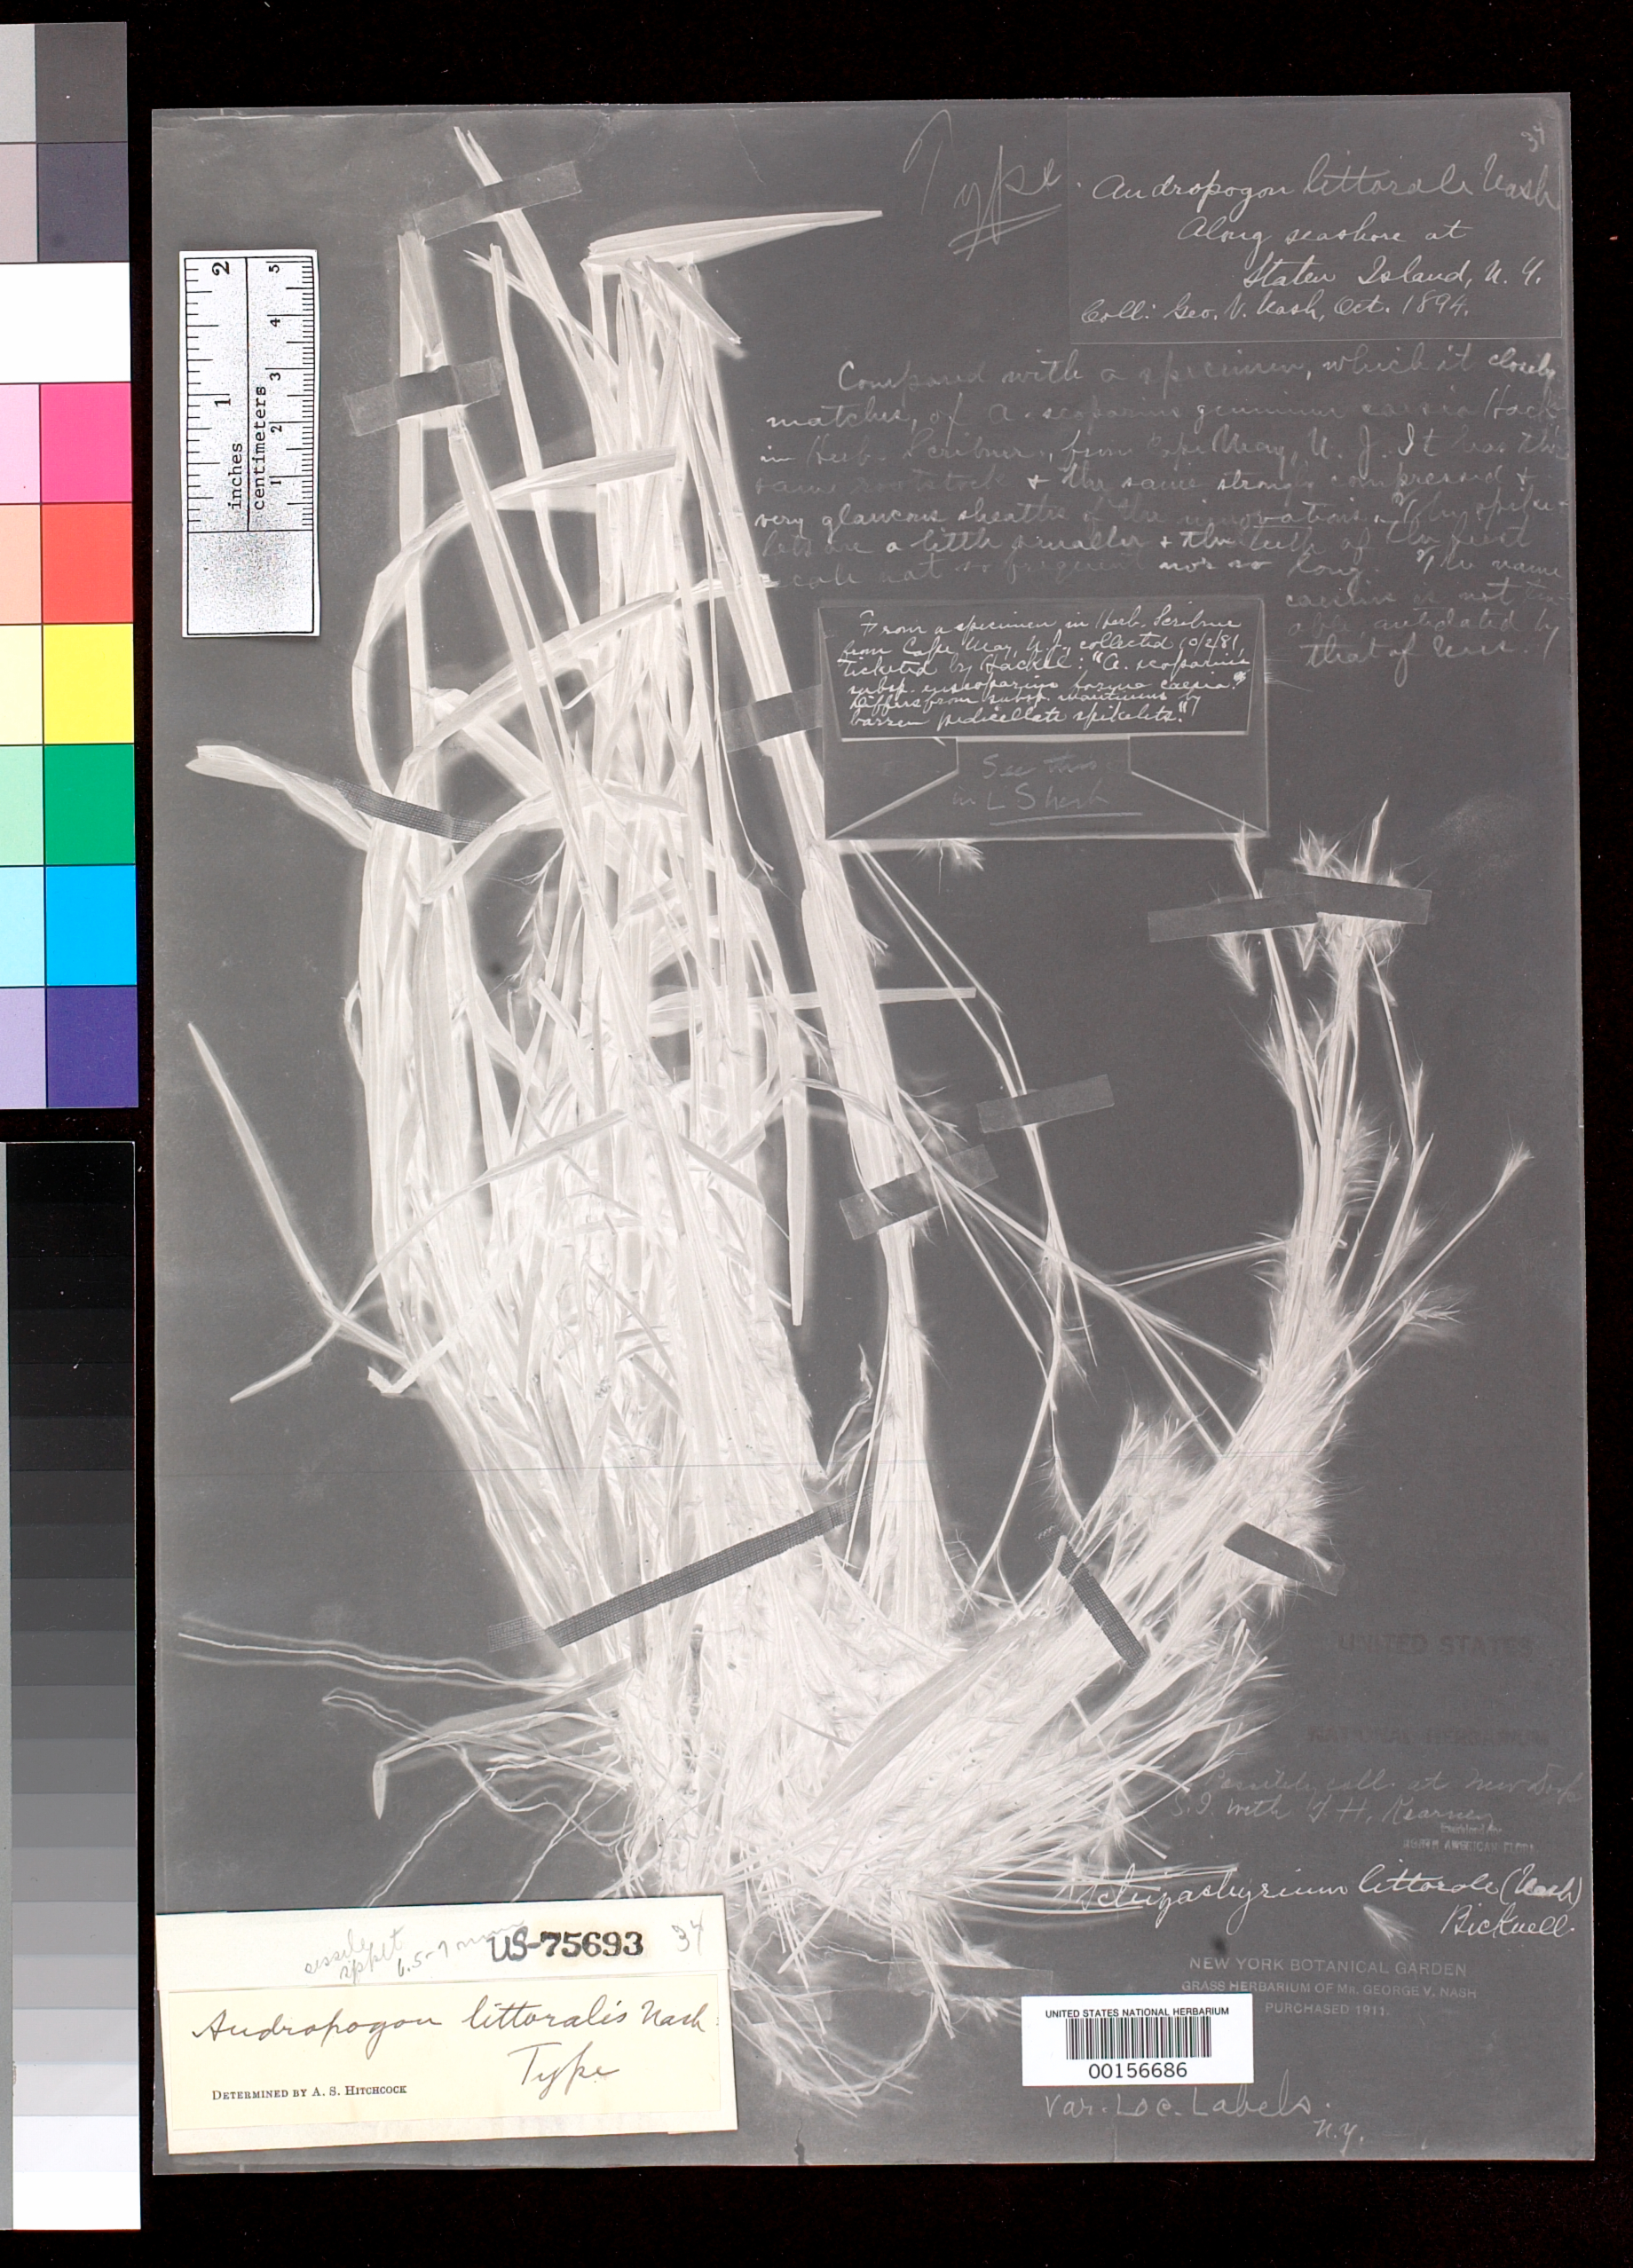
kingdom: Plantae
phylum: Tracheophyta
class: Liliopsida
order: Poales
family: Poaceae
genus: Andropogon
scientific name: Andropogon littoralis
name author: Nash in Britton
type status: Syntype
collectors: G. V. Nash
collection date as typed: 1894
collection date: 1894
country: United States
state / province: New York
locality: Staten Island, along sea shore.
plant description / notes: Fragmentary material of type specimen ex herb. NY. Contains infl. fragments and photo copy of plant.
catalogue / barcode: US 75693